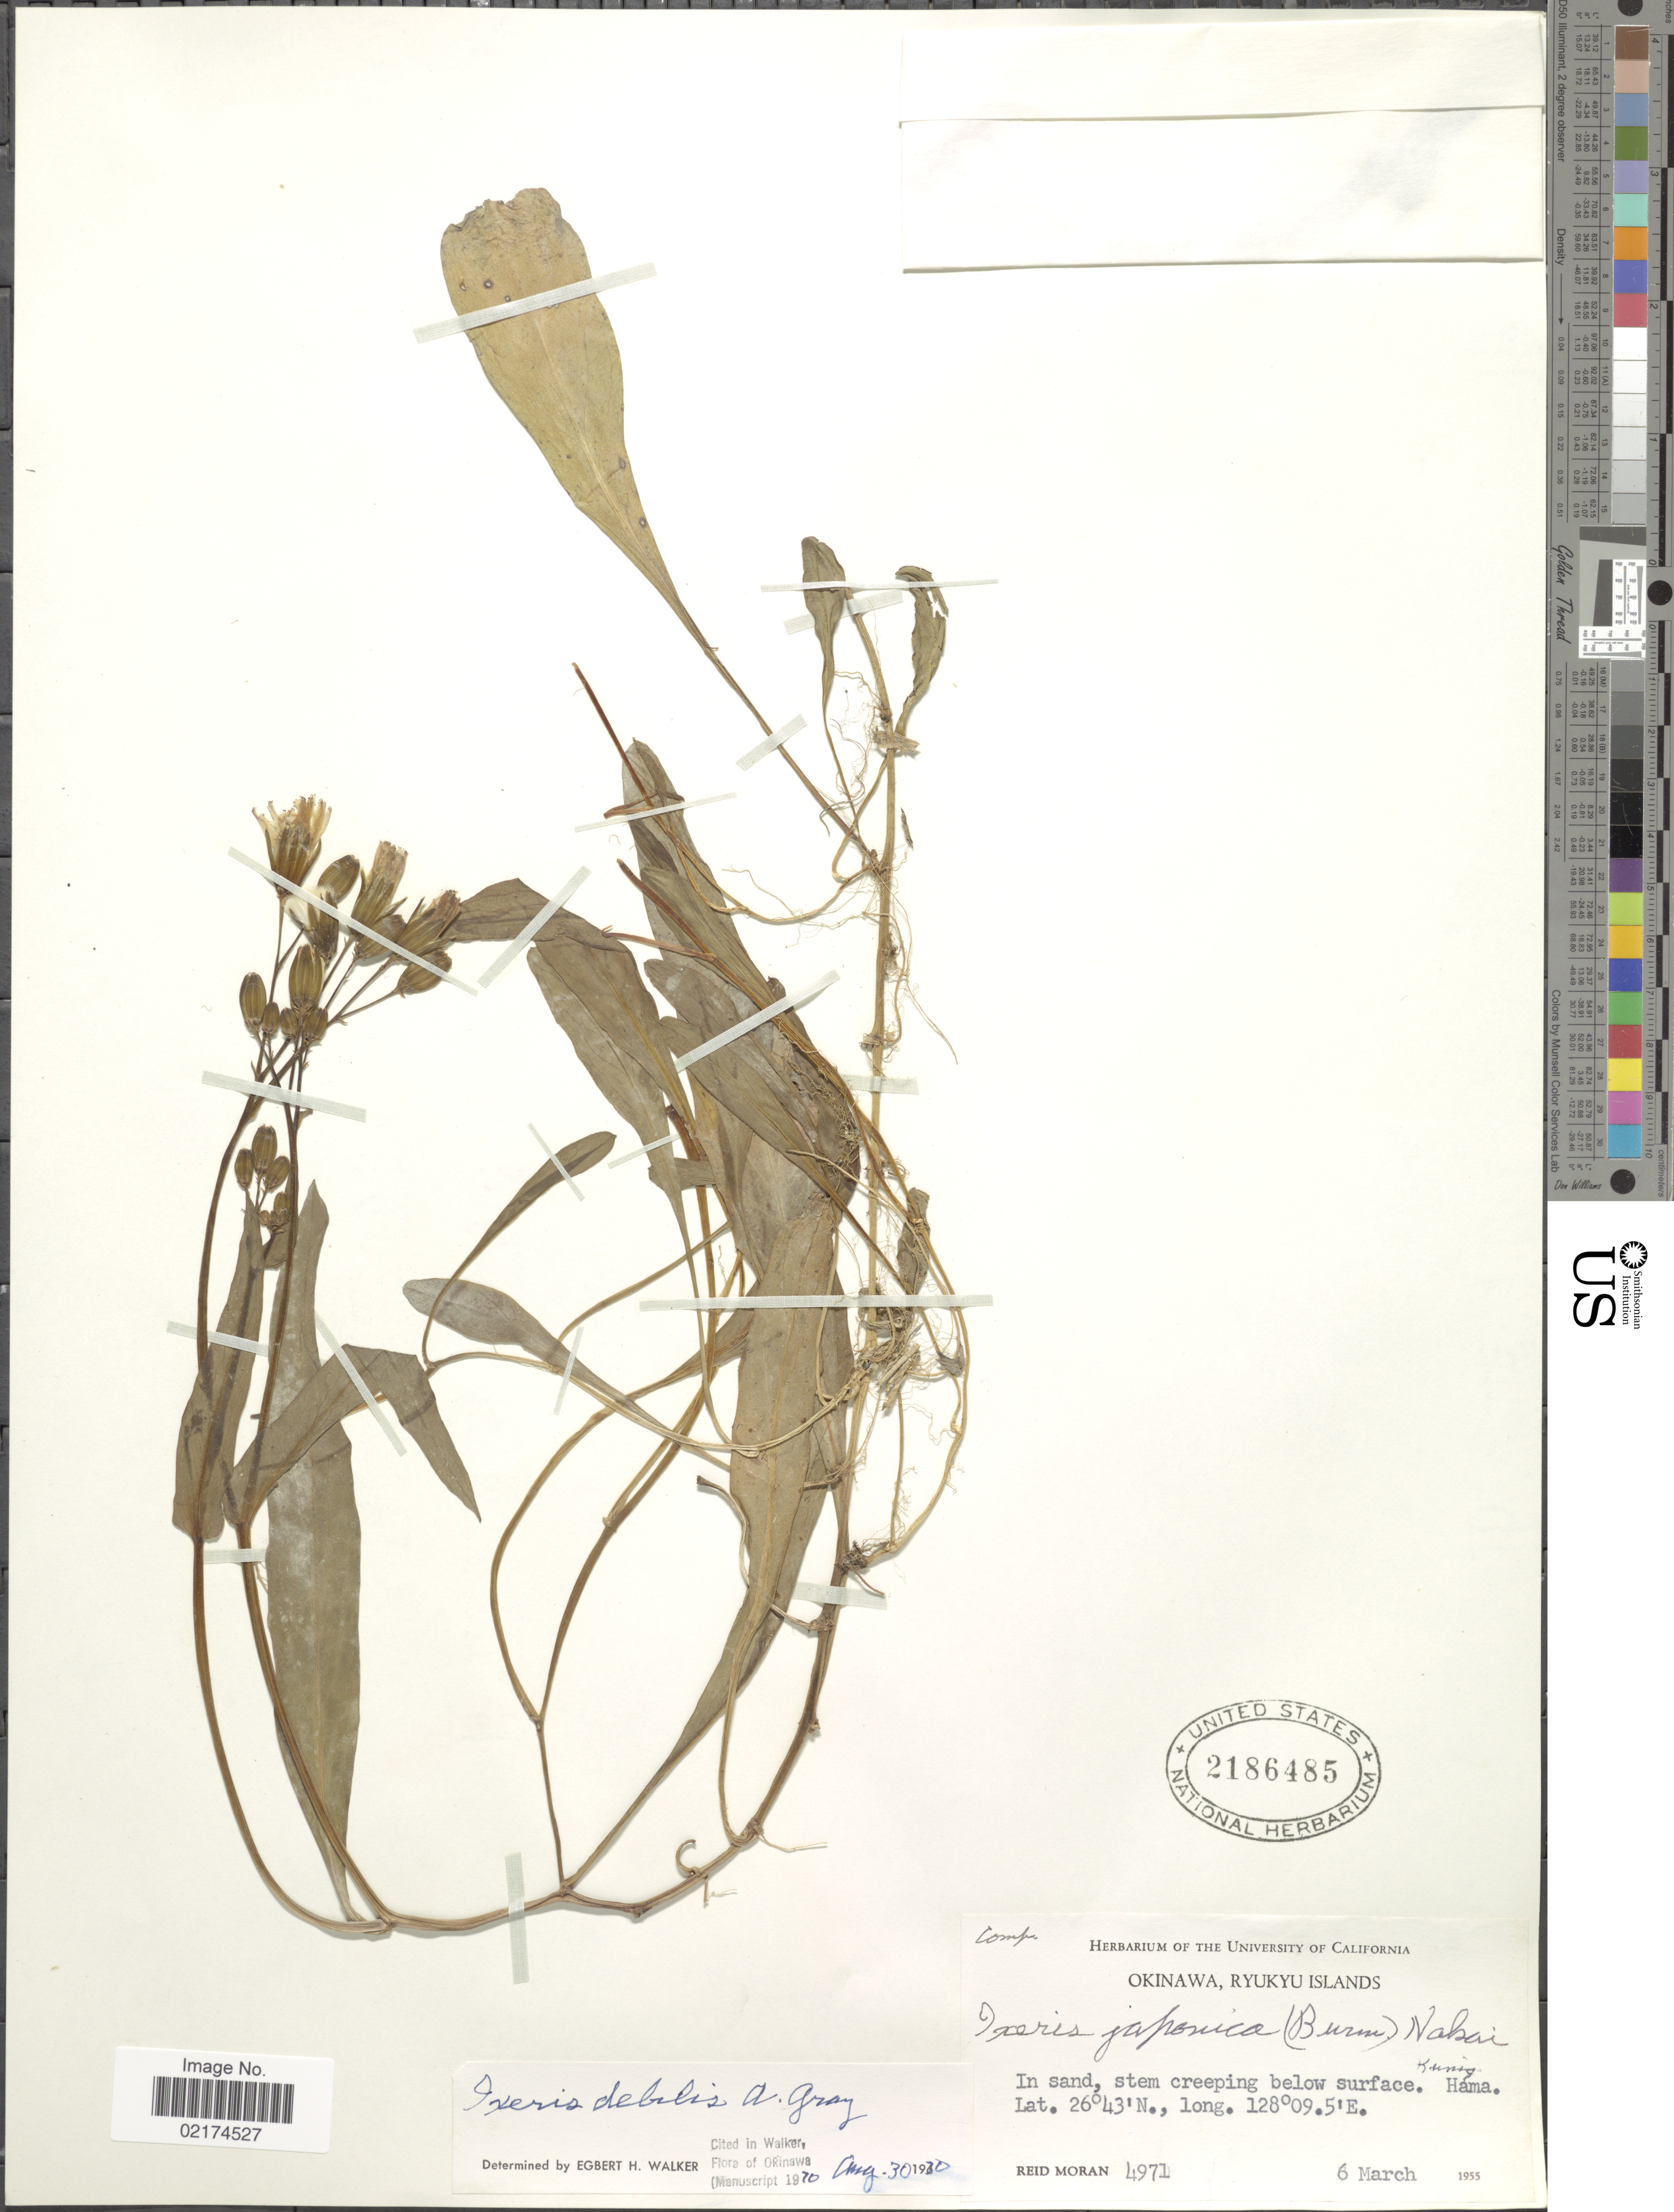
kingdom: Plantae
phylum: Tracheophyta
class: Magnoliopsida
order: Asterales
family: Asteraceae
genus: Ixeris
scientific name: Ixeris debilis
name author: (Thunb.) A. Gray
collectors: R. V. Moran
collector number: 4971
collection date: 1955-03-06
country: Japan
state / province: Okinawa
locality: Ryukyu Islands, Hama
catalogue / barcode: US 2186485